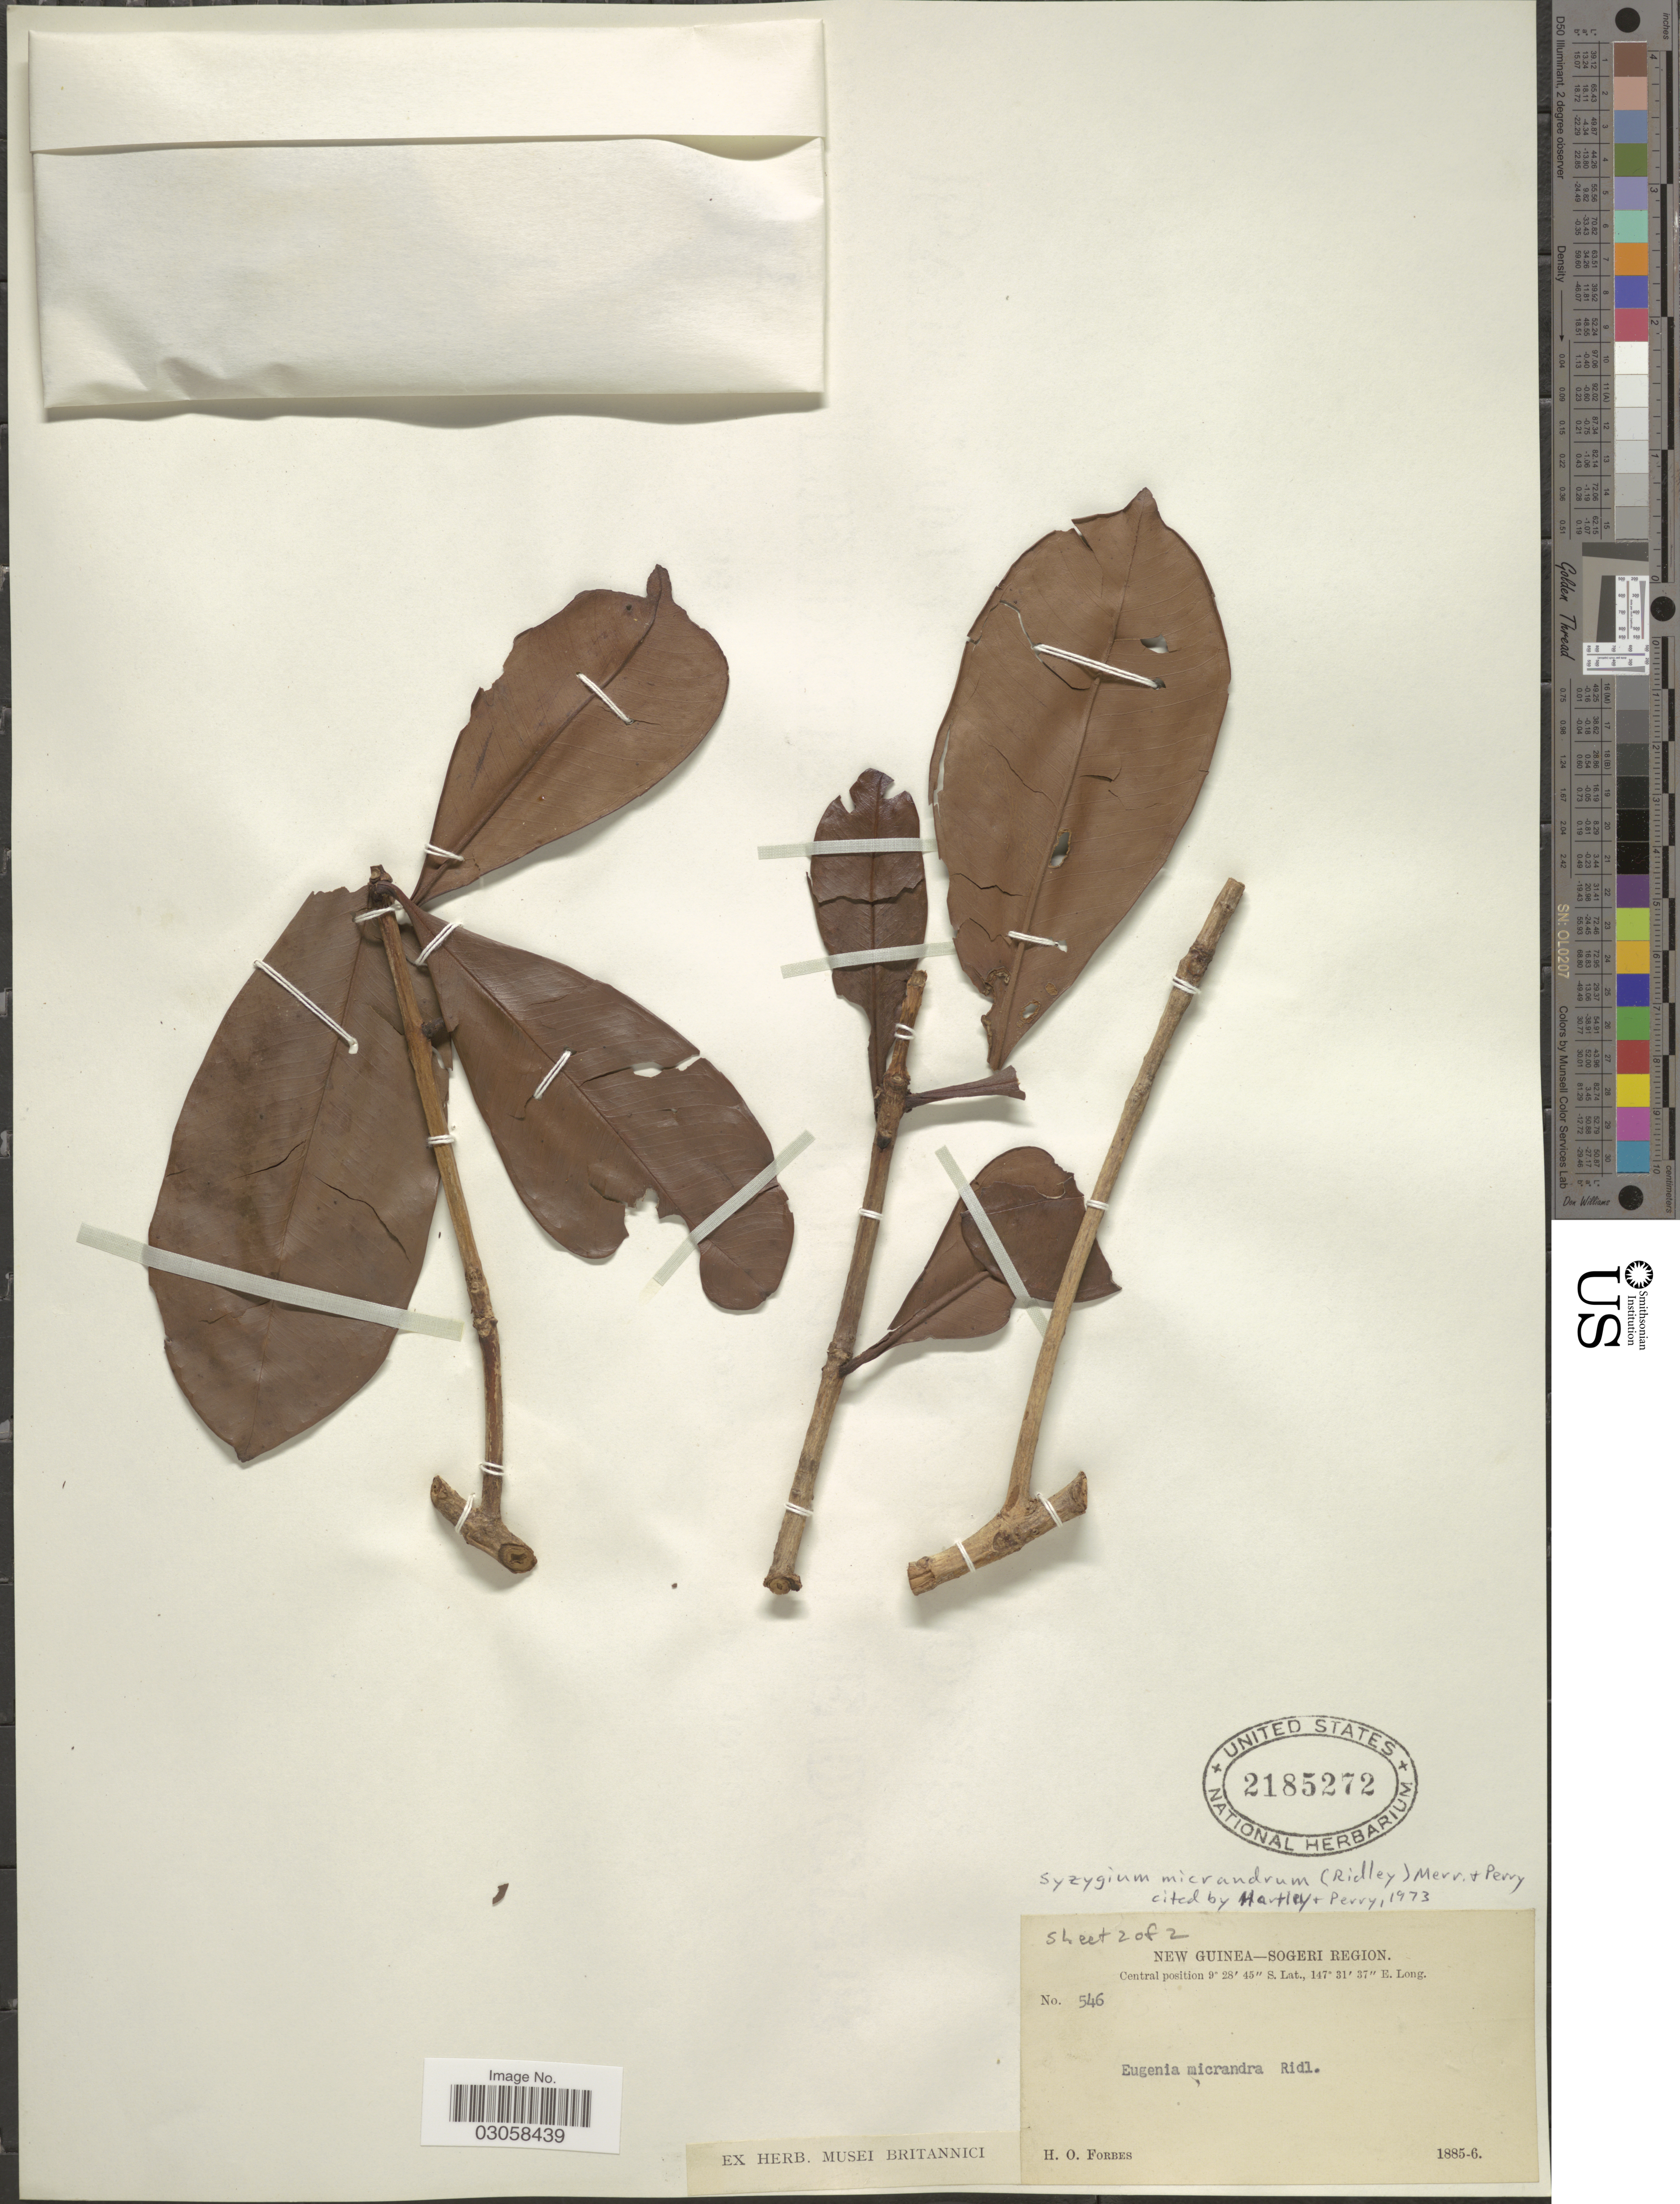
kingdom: Plantae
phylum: Tracheophyta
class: Magnoliopsida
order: Myrtales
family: Myrtaceae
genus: Syzygium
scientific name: Syzygium micrandrum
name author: (Ridl.) Merr. & L.M. Perry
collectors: H. O. Forbes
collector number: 546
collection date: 1885/1886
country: Papua New Guinea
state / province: Central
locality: New Guinea-Sogeri Region. Central position.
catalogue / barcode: US 2185272